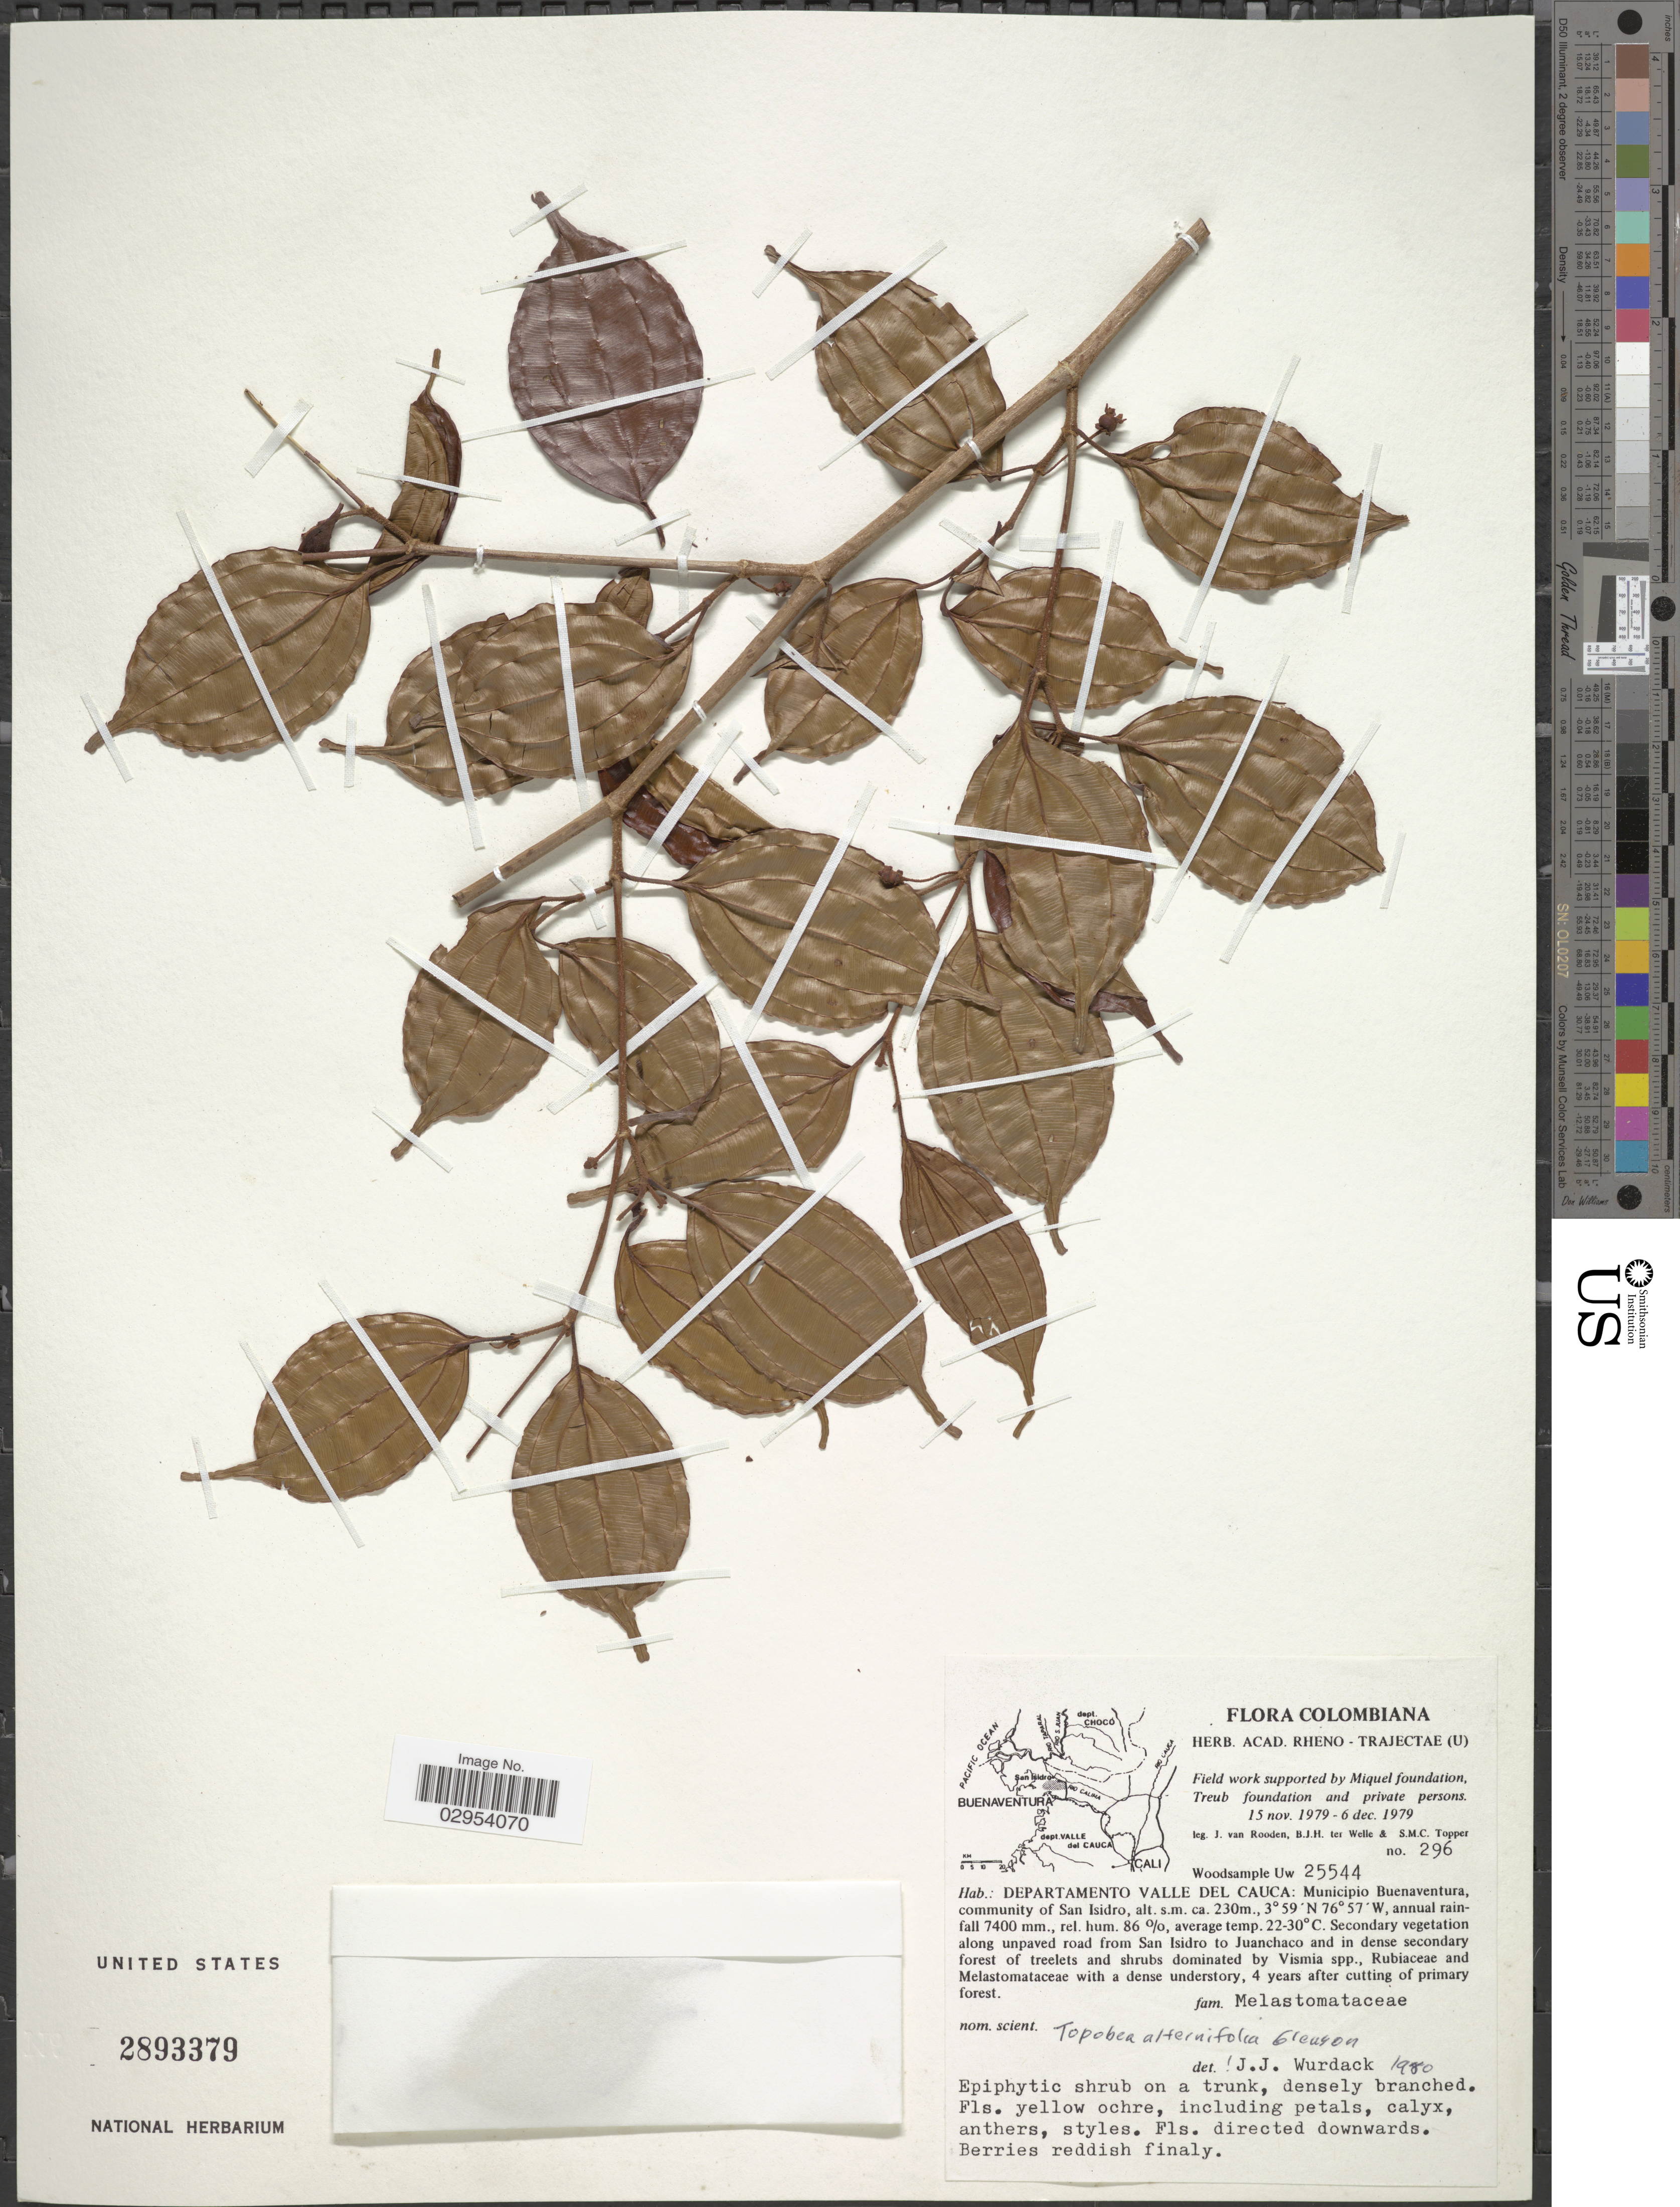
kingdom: Plantae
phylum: Tracheophyta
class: Magnoliopsida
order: Myrtales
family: Melastomataceae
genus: Topobea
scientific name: Topobea alternifolia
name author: Gleason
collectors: J. Van Rooden, B. Welle & S. Topper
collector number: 296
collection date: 1979-11-15/1979-12-06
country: Colombia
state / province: Valle del Cauca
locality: Departamento Valle Del Cauca: Municipio Buenaventura, community of San Isidro.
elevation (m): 230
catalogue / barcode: US 2893379